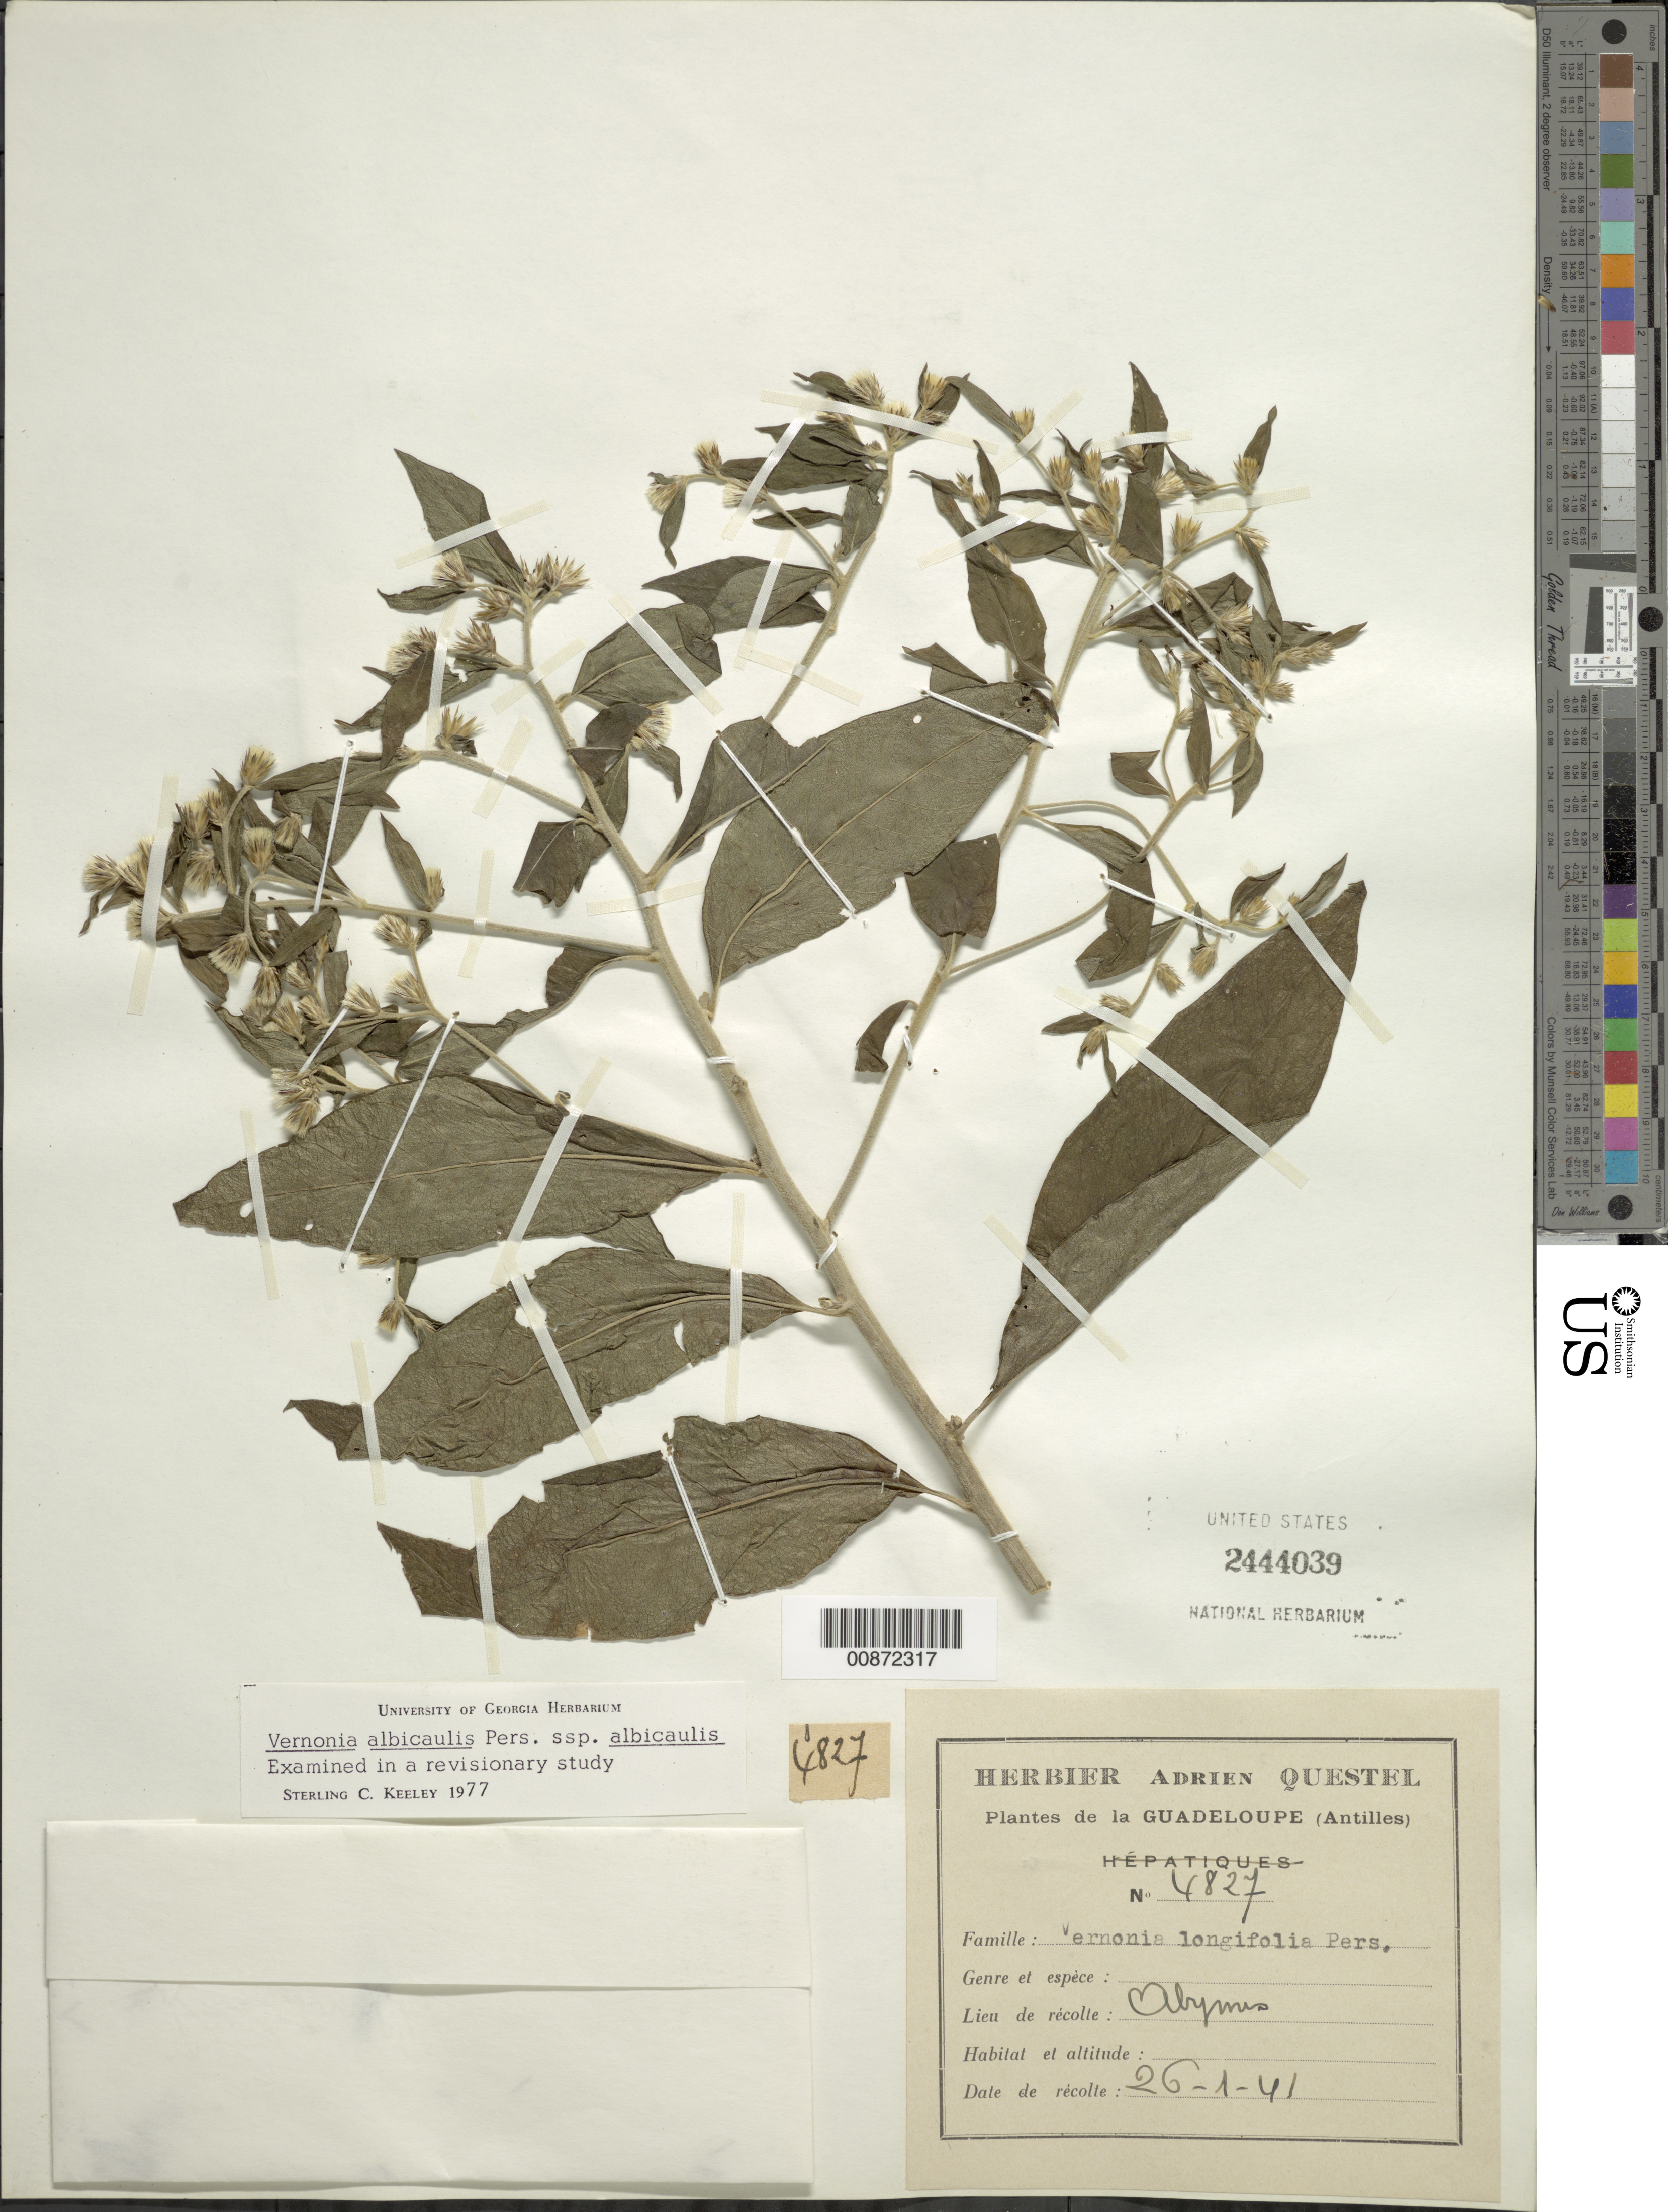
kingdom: Plantae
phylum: Tracheophyta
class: Magnoliopsida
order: Asterales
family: Asteraceae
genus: Lepidaploa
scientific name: Lepidaploa glabra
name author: (Willd.) H. Rob.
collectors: A. Questel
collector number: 4827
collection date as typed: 26 Jan 1941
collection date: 1941-01-26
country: Guadeloupe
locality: Olymes (sp?)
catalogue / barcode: US 2444039